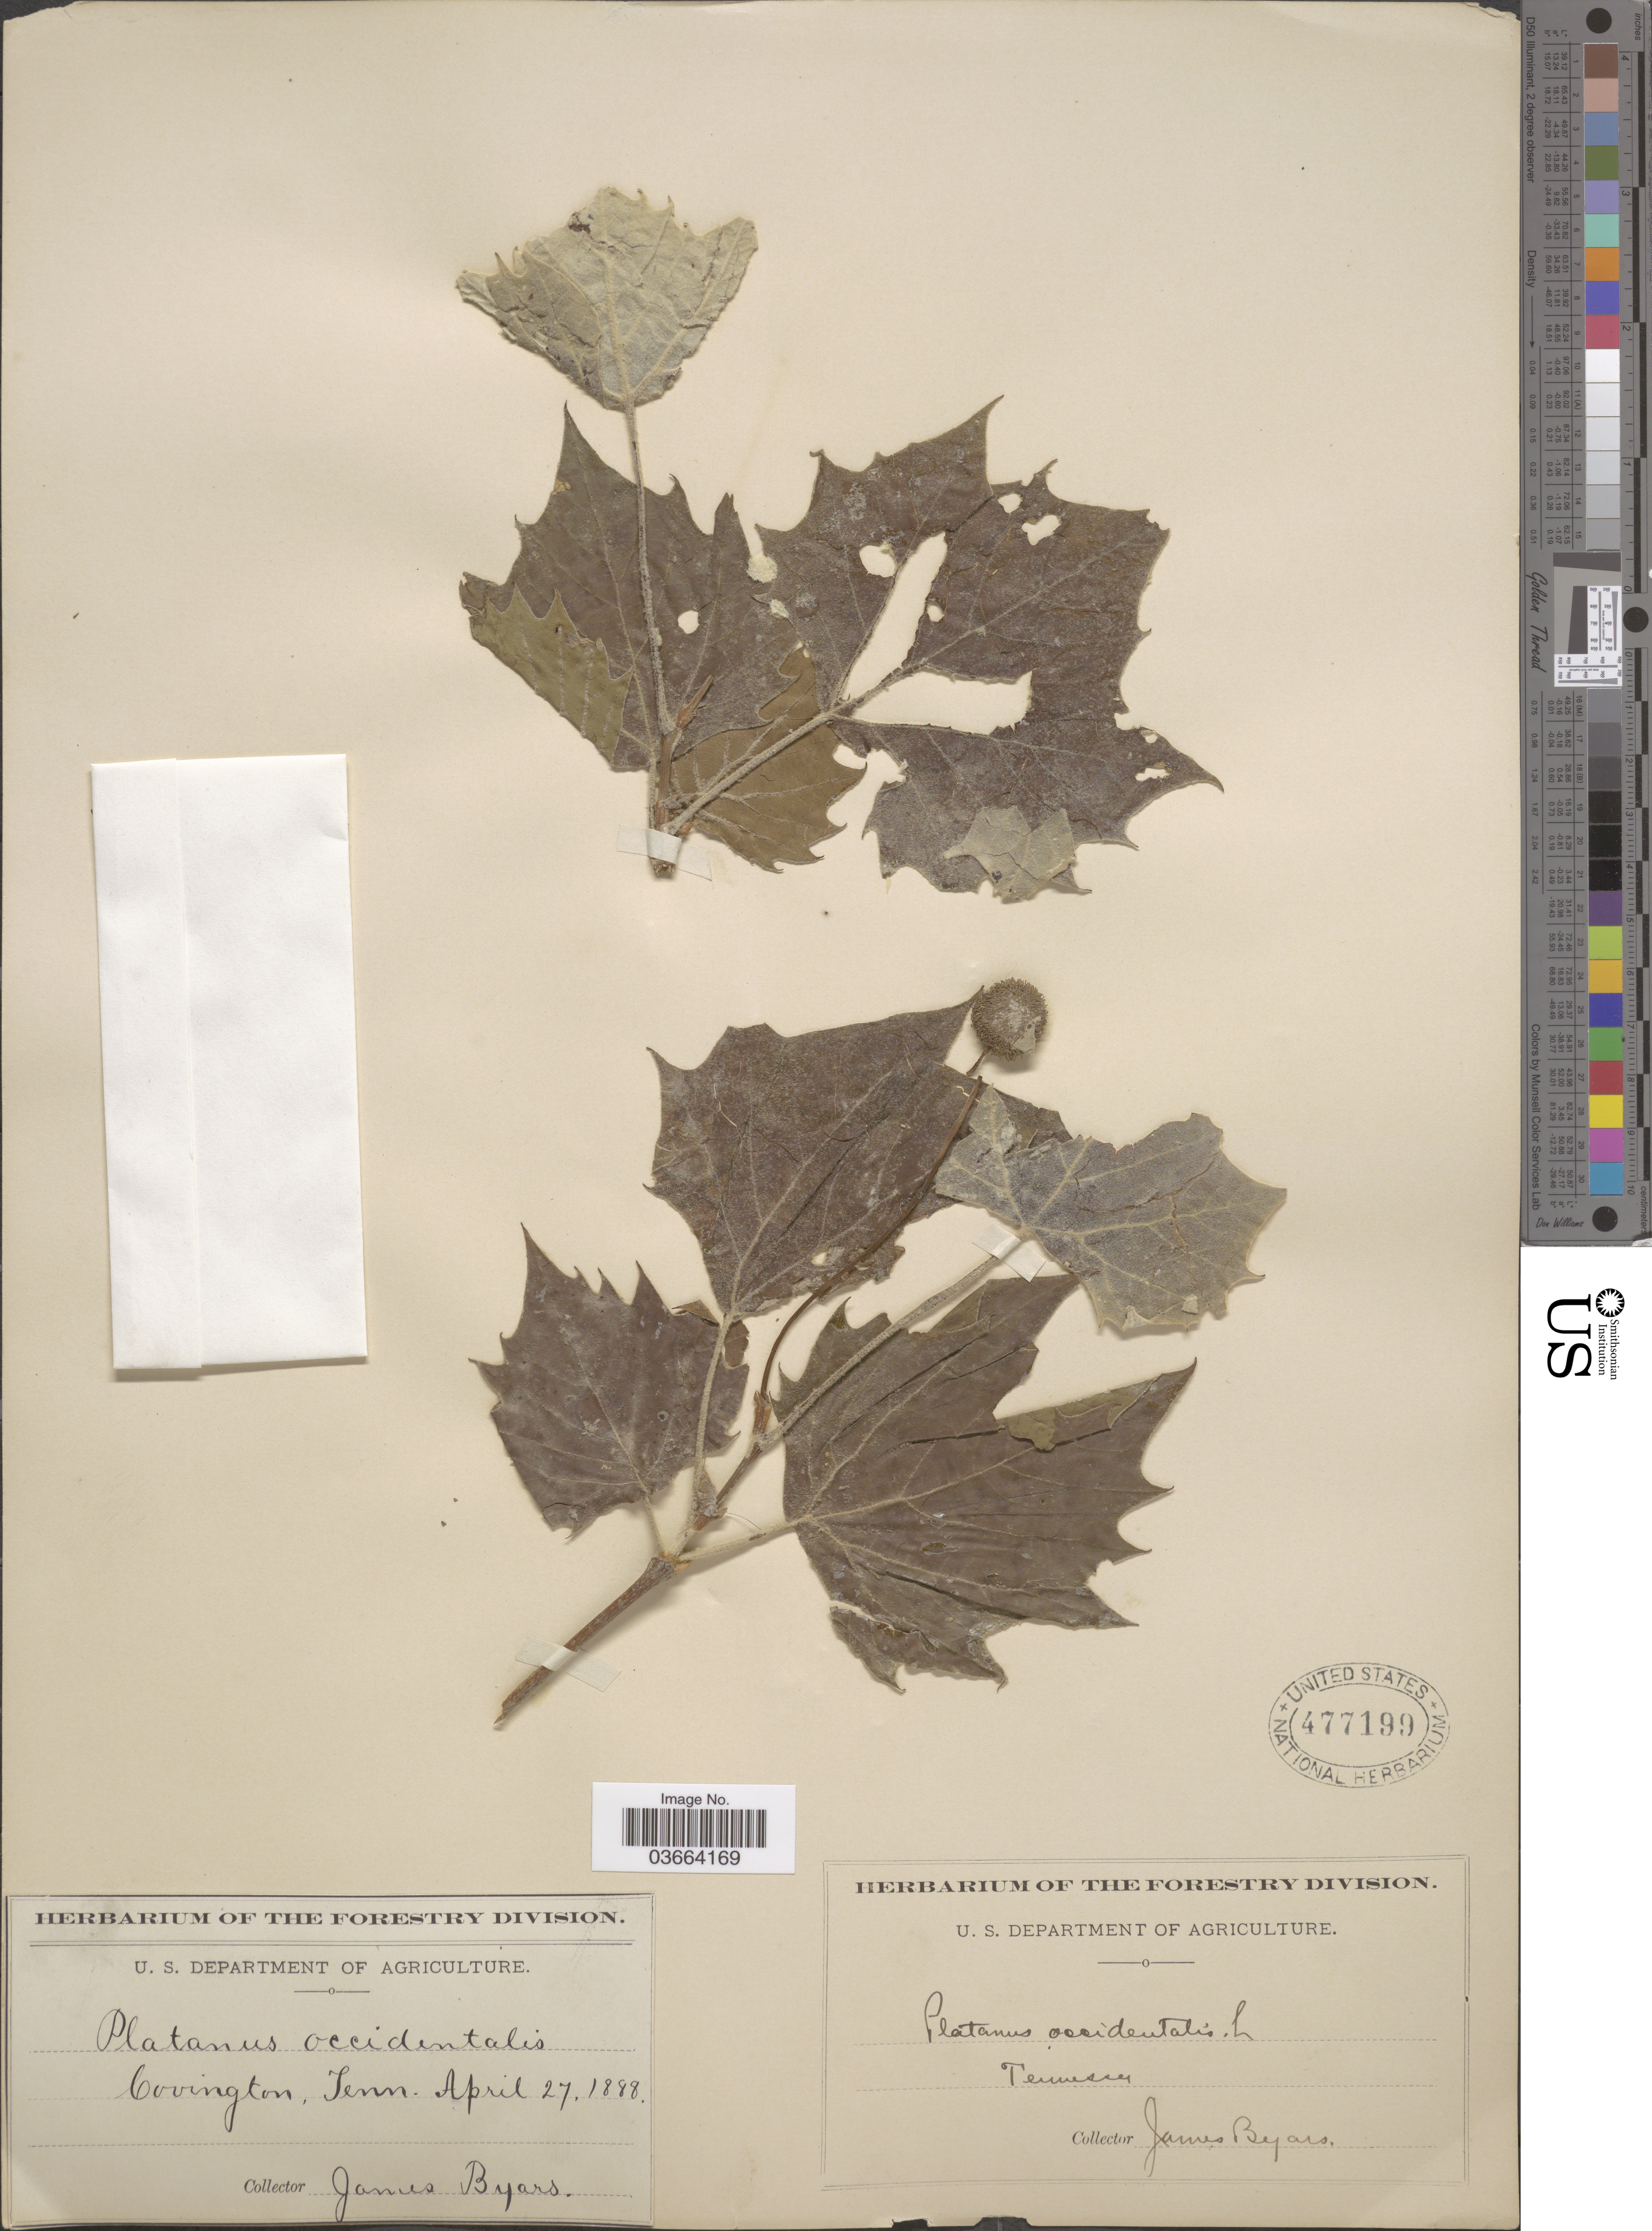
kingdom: Plantae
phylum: Tracheophyta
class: Magnoliopsida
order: Proteales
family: Platanaceae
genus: Platanus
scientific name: Platanus occidentalis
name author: L.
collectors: J. Byars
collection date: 1888-04-27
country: United States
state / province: Tennessee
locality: Covington.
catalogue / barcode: US 477199